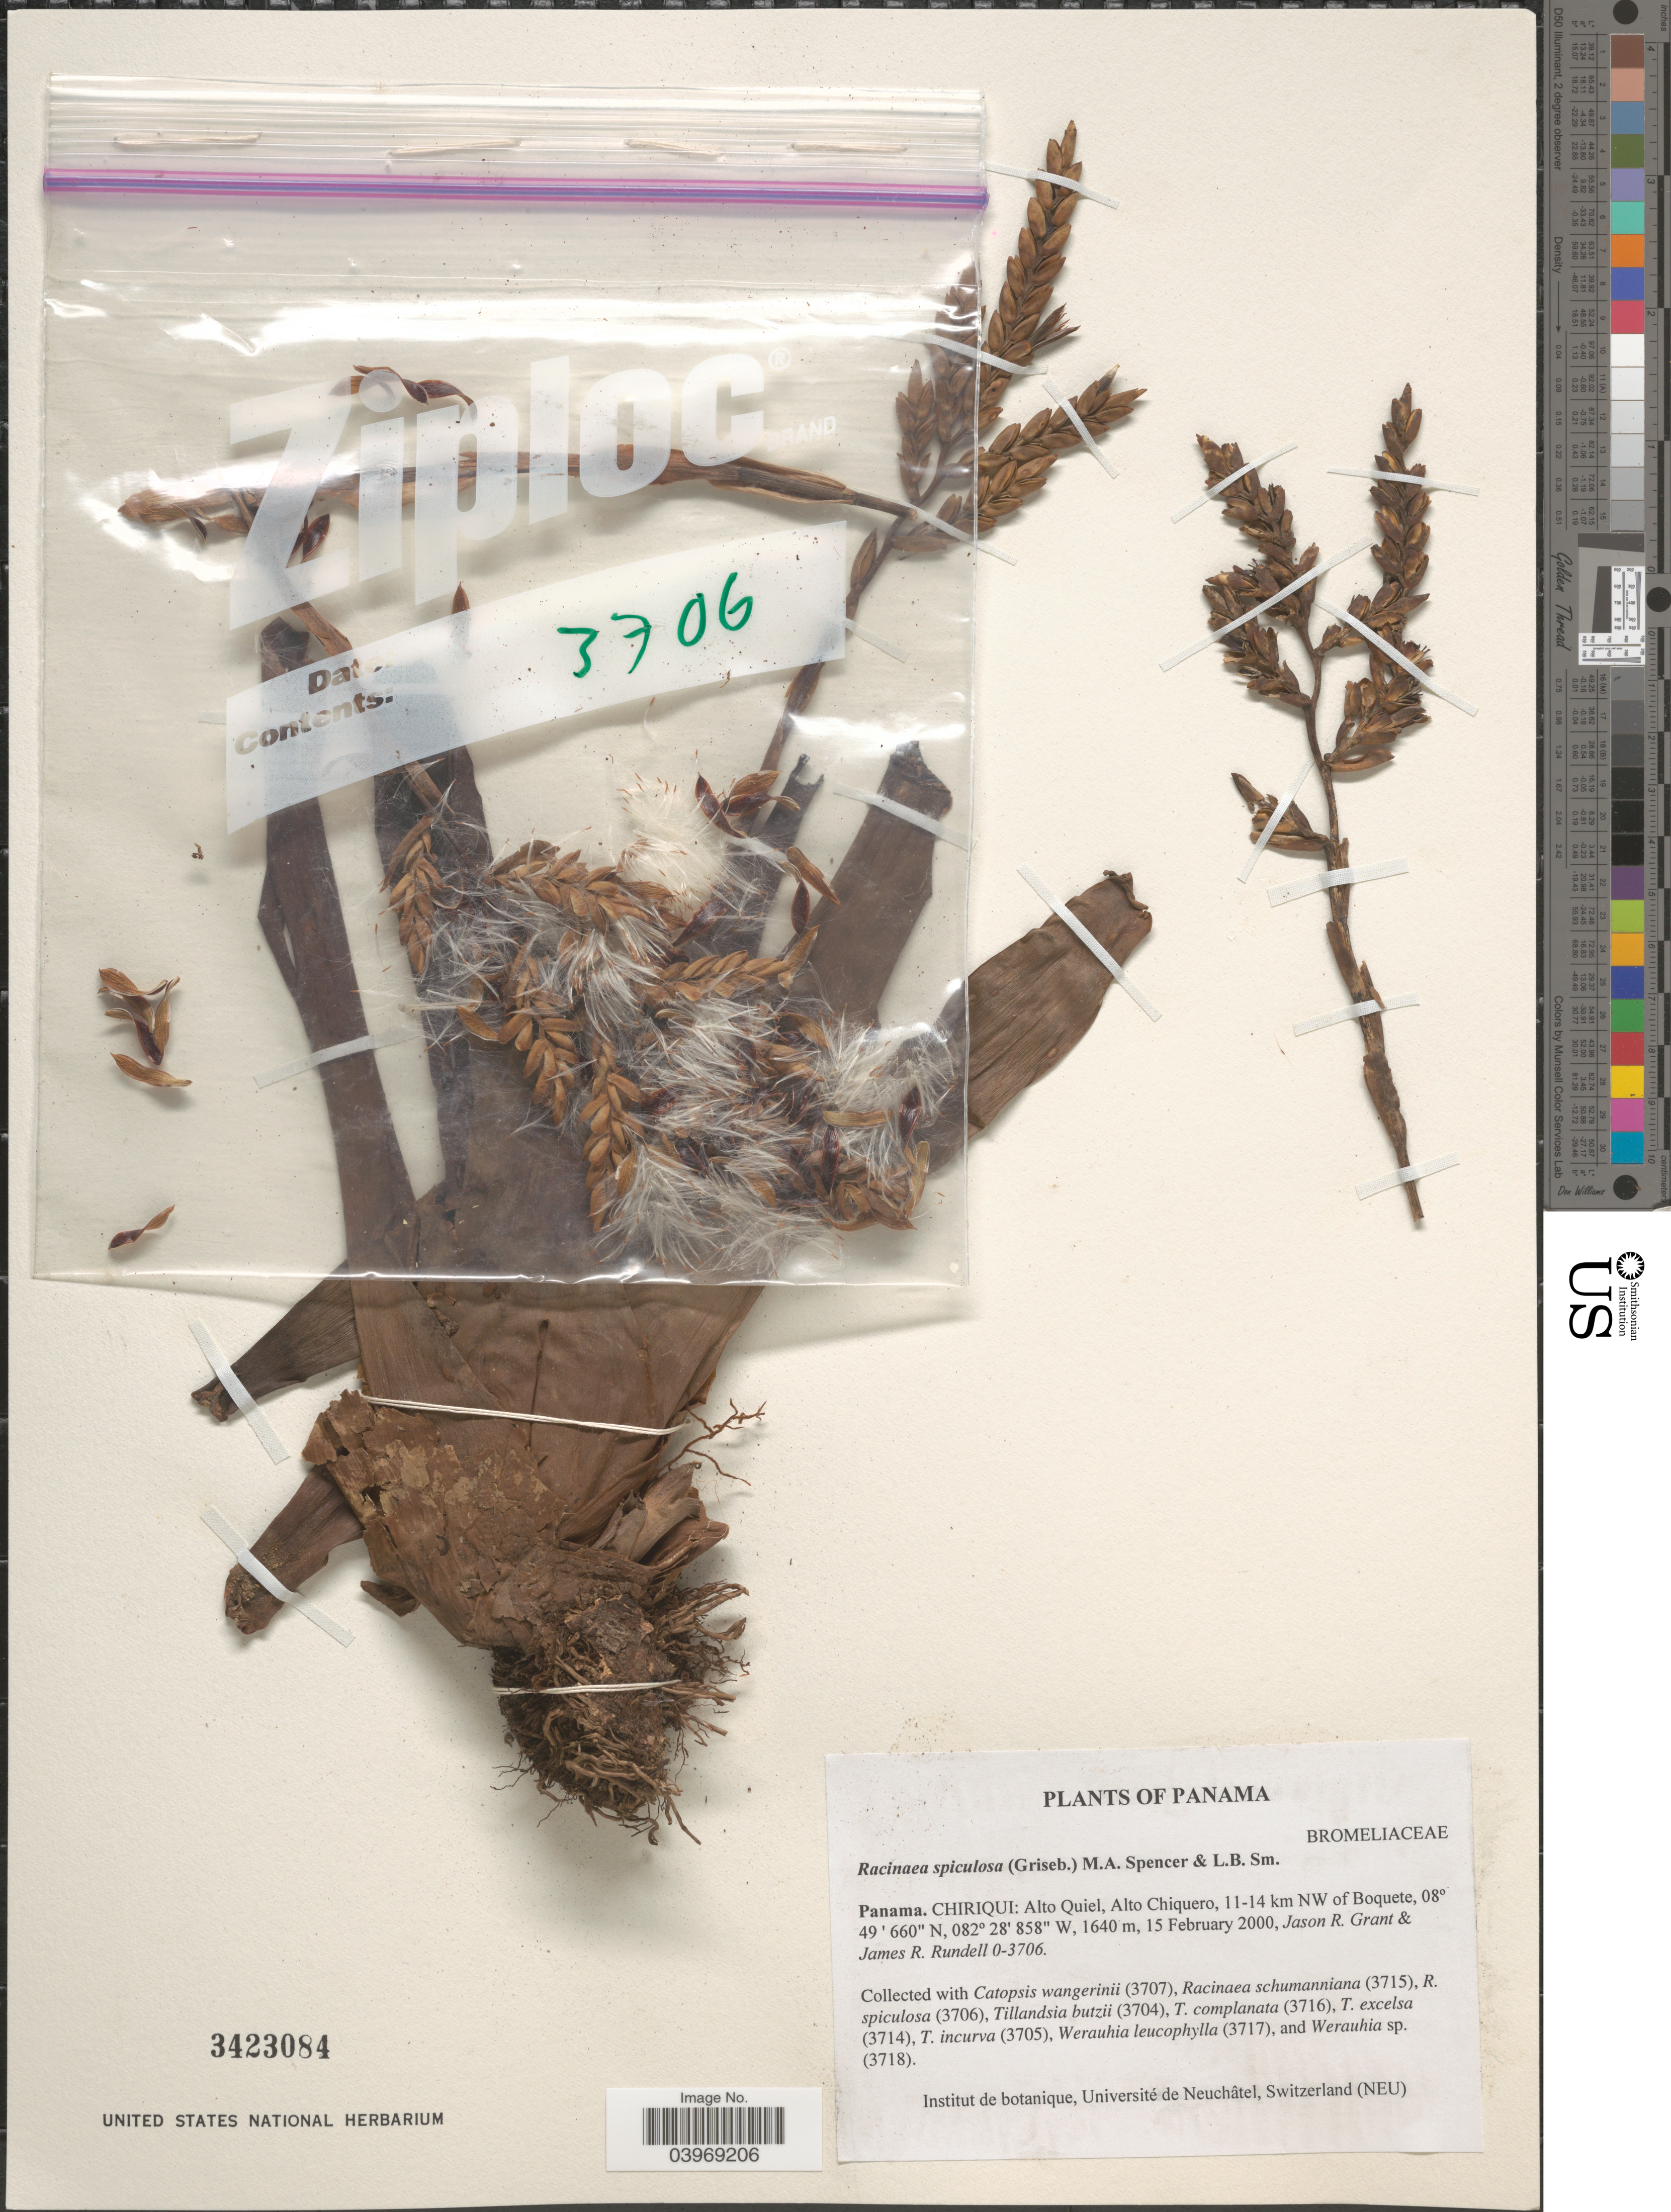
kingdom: Plantae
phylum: Tracheophyta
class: Liliopsida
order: Poales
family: Bromeliaceae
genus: Racinaea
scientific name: Racinaea spiculosa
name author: (Griseb.) M.A. Spencer & L.B. Sm.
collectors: J. R. Grant & J. R. Rundell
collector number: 0-3706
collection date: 2000-02-15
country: Panama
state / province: Chiriqui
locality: Alto Chiquero, 11-14 km NW of Boquete.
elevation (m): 1640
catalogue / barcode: US 3423084